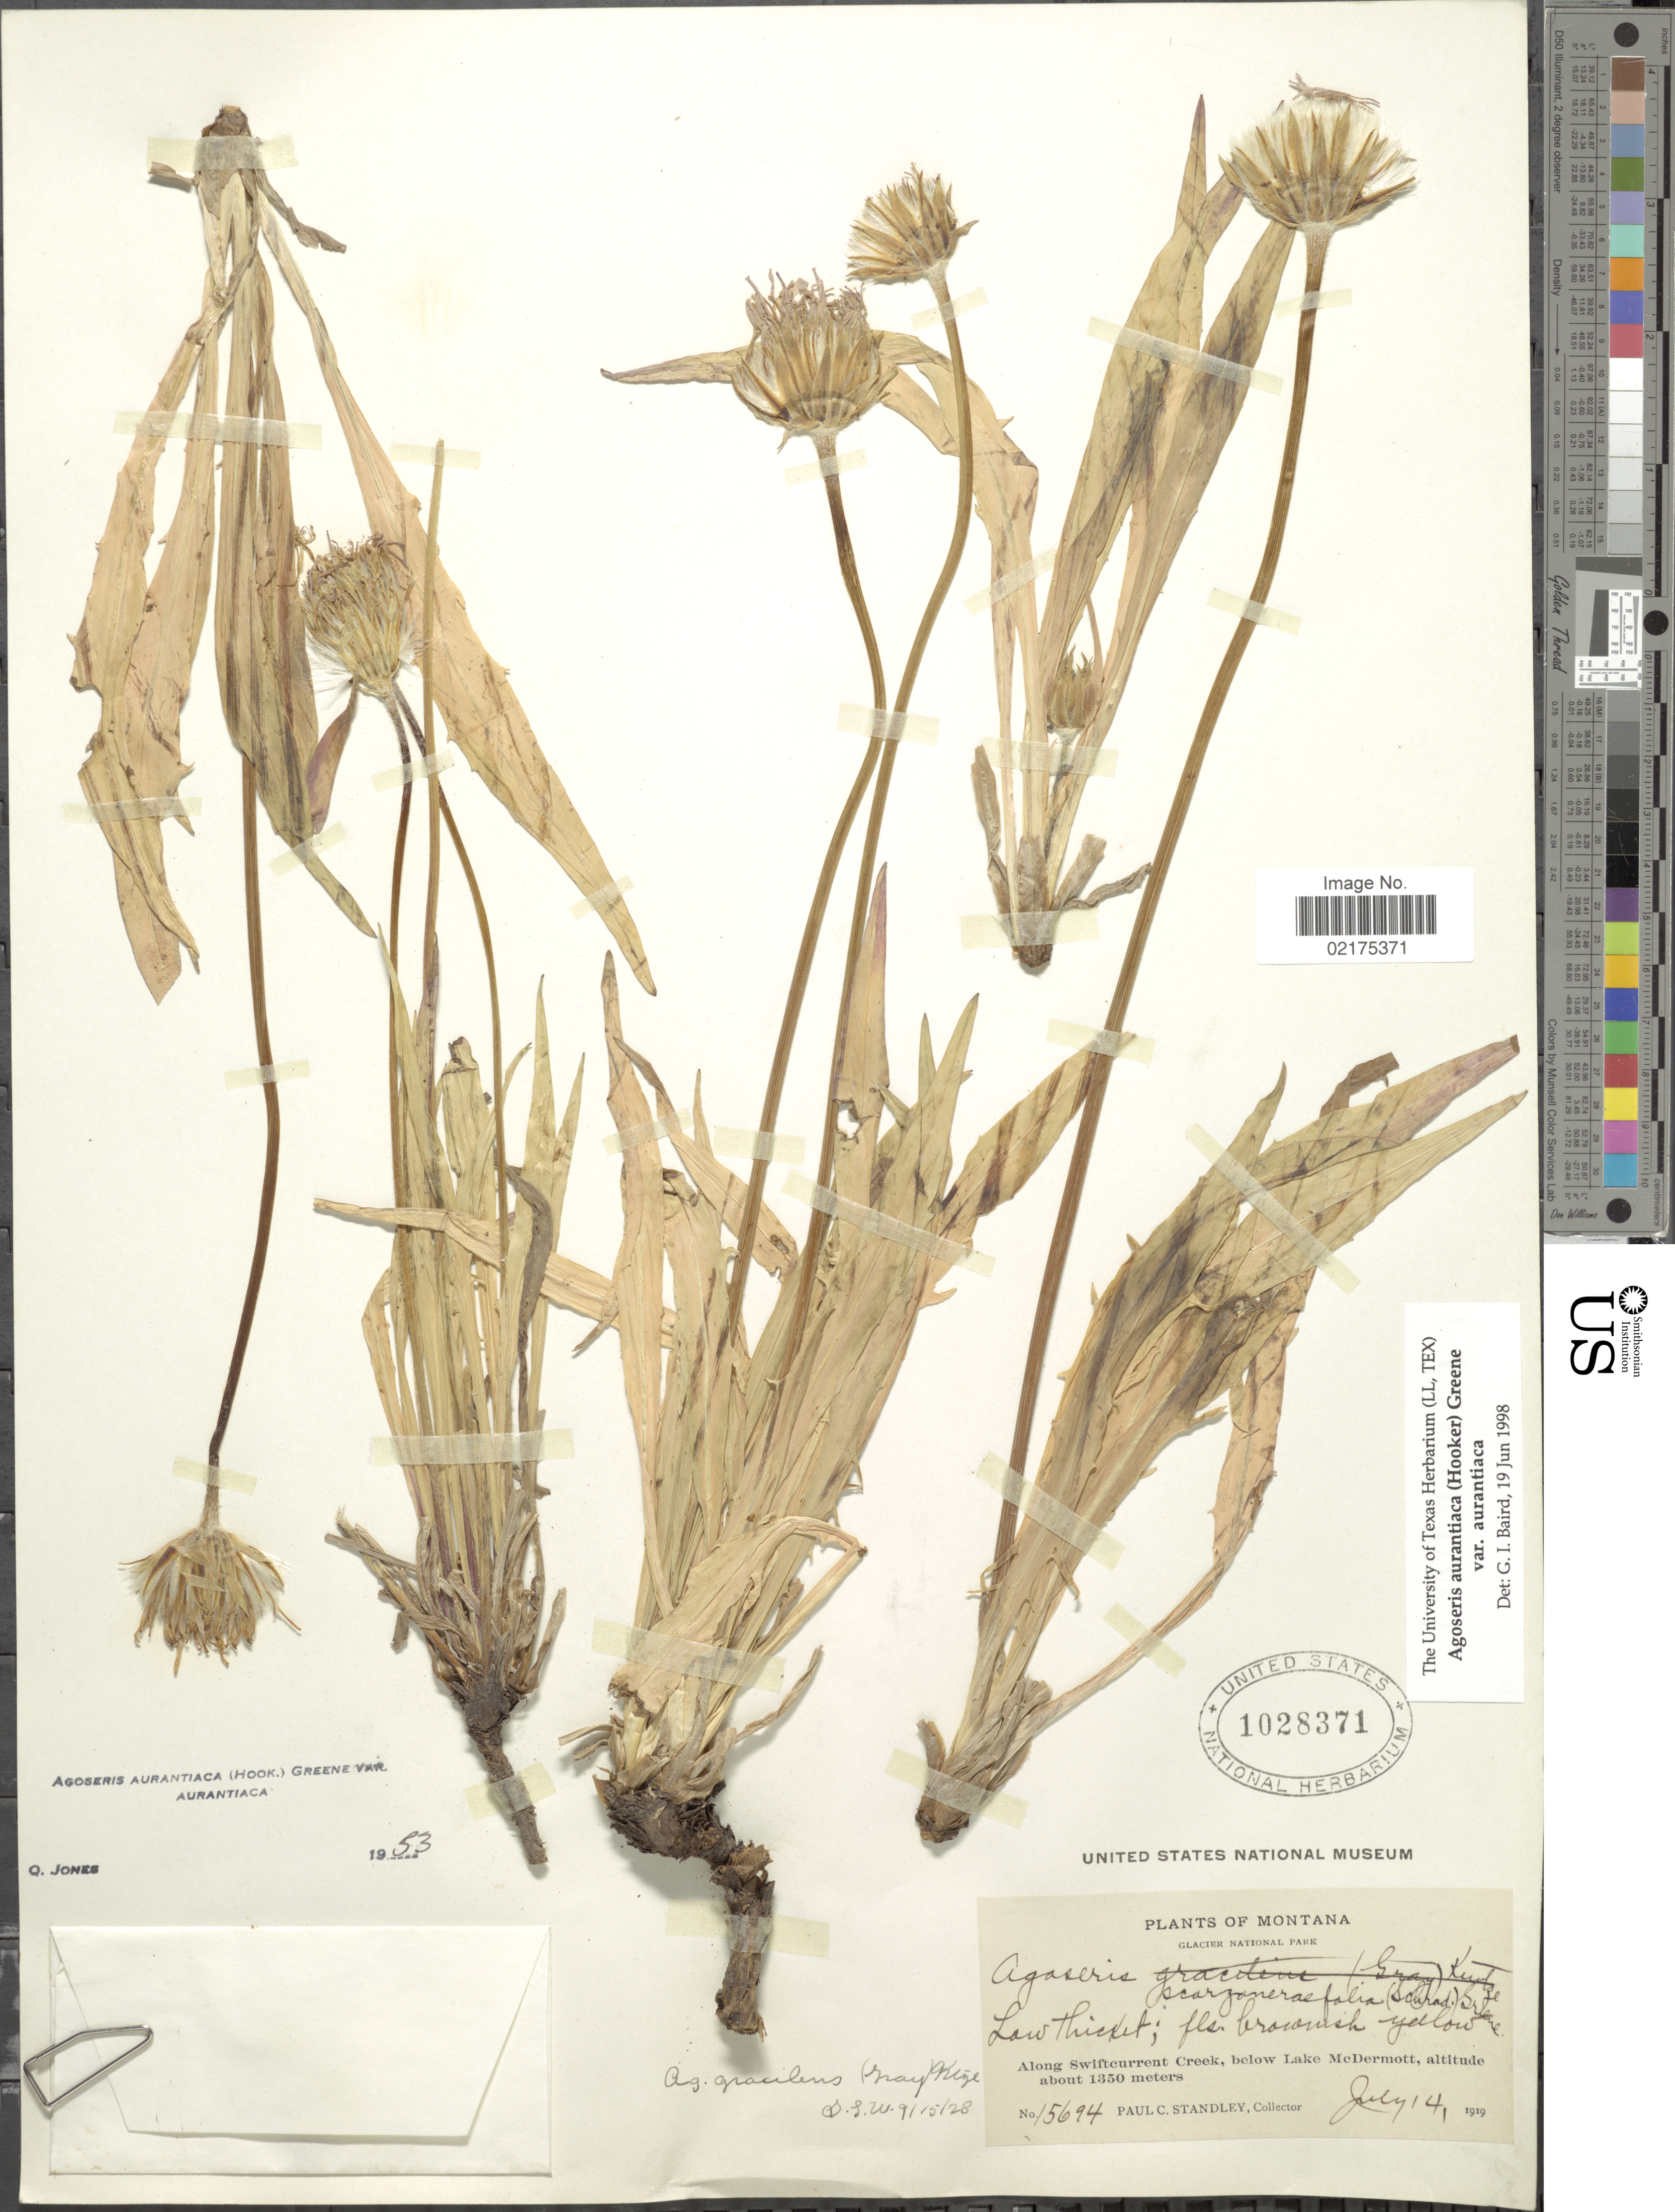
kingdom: Plantae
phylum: Tracheophyta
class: Magnoliopsida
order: Asterales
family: Asteraceae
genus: Agoseris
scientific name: Agoseris aurantiaca var. aurantiaca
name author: (Hook.) Greene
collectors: P. C. Standley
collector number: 15694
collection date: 1919-07-14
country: United States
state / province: Montana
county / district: Glacier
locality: Glacier National Park, along Swiftcurrent Creek, below Lake McDermott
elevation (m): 1350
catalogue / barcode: US 1028371